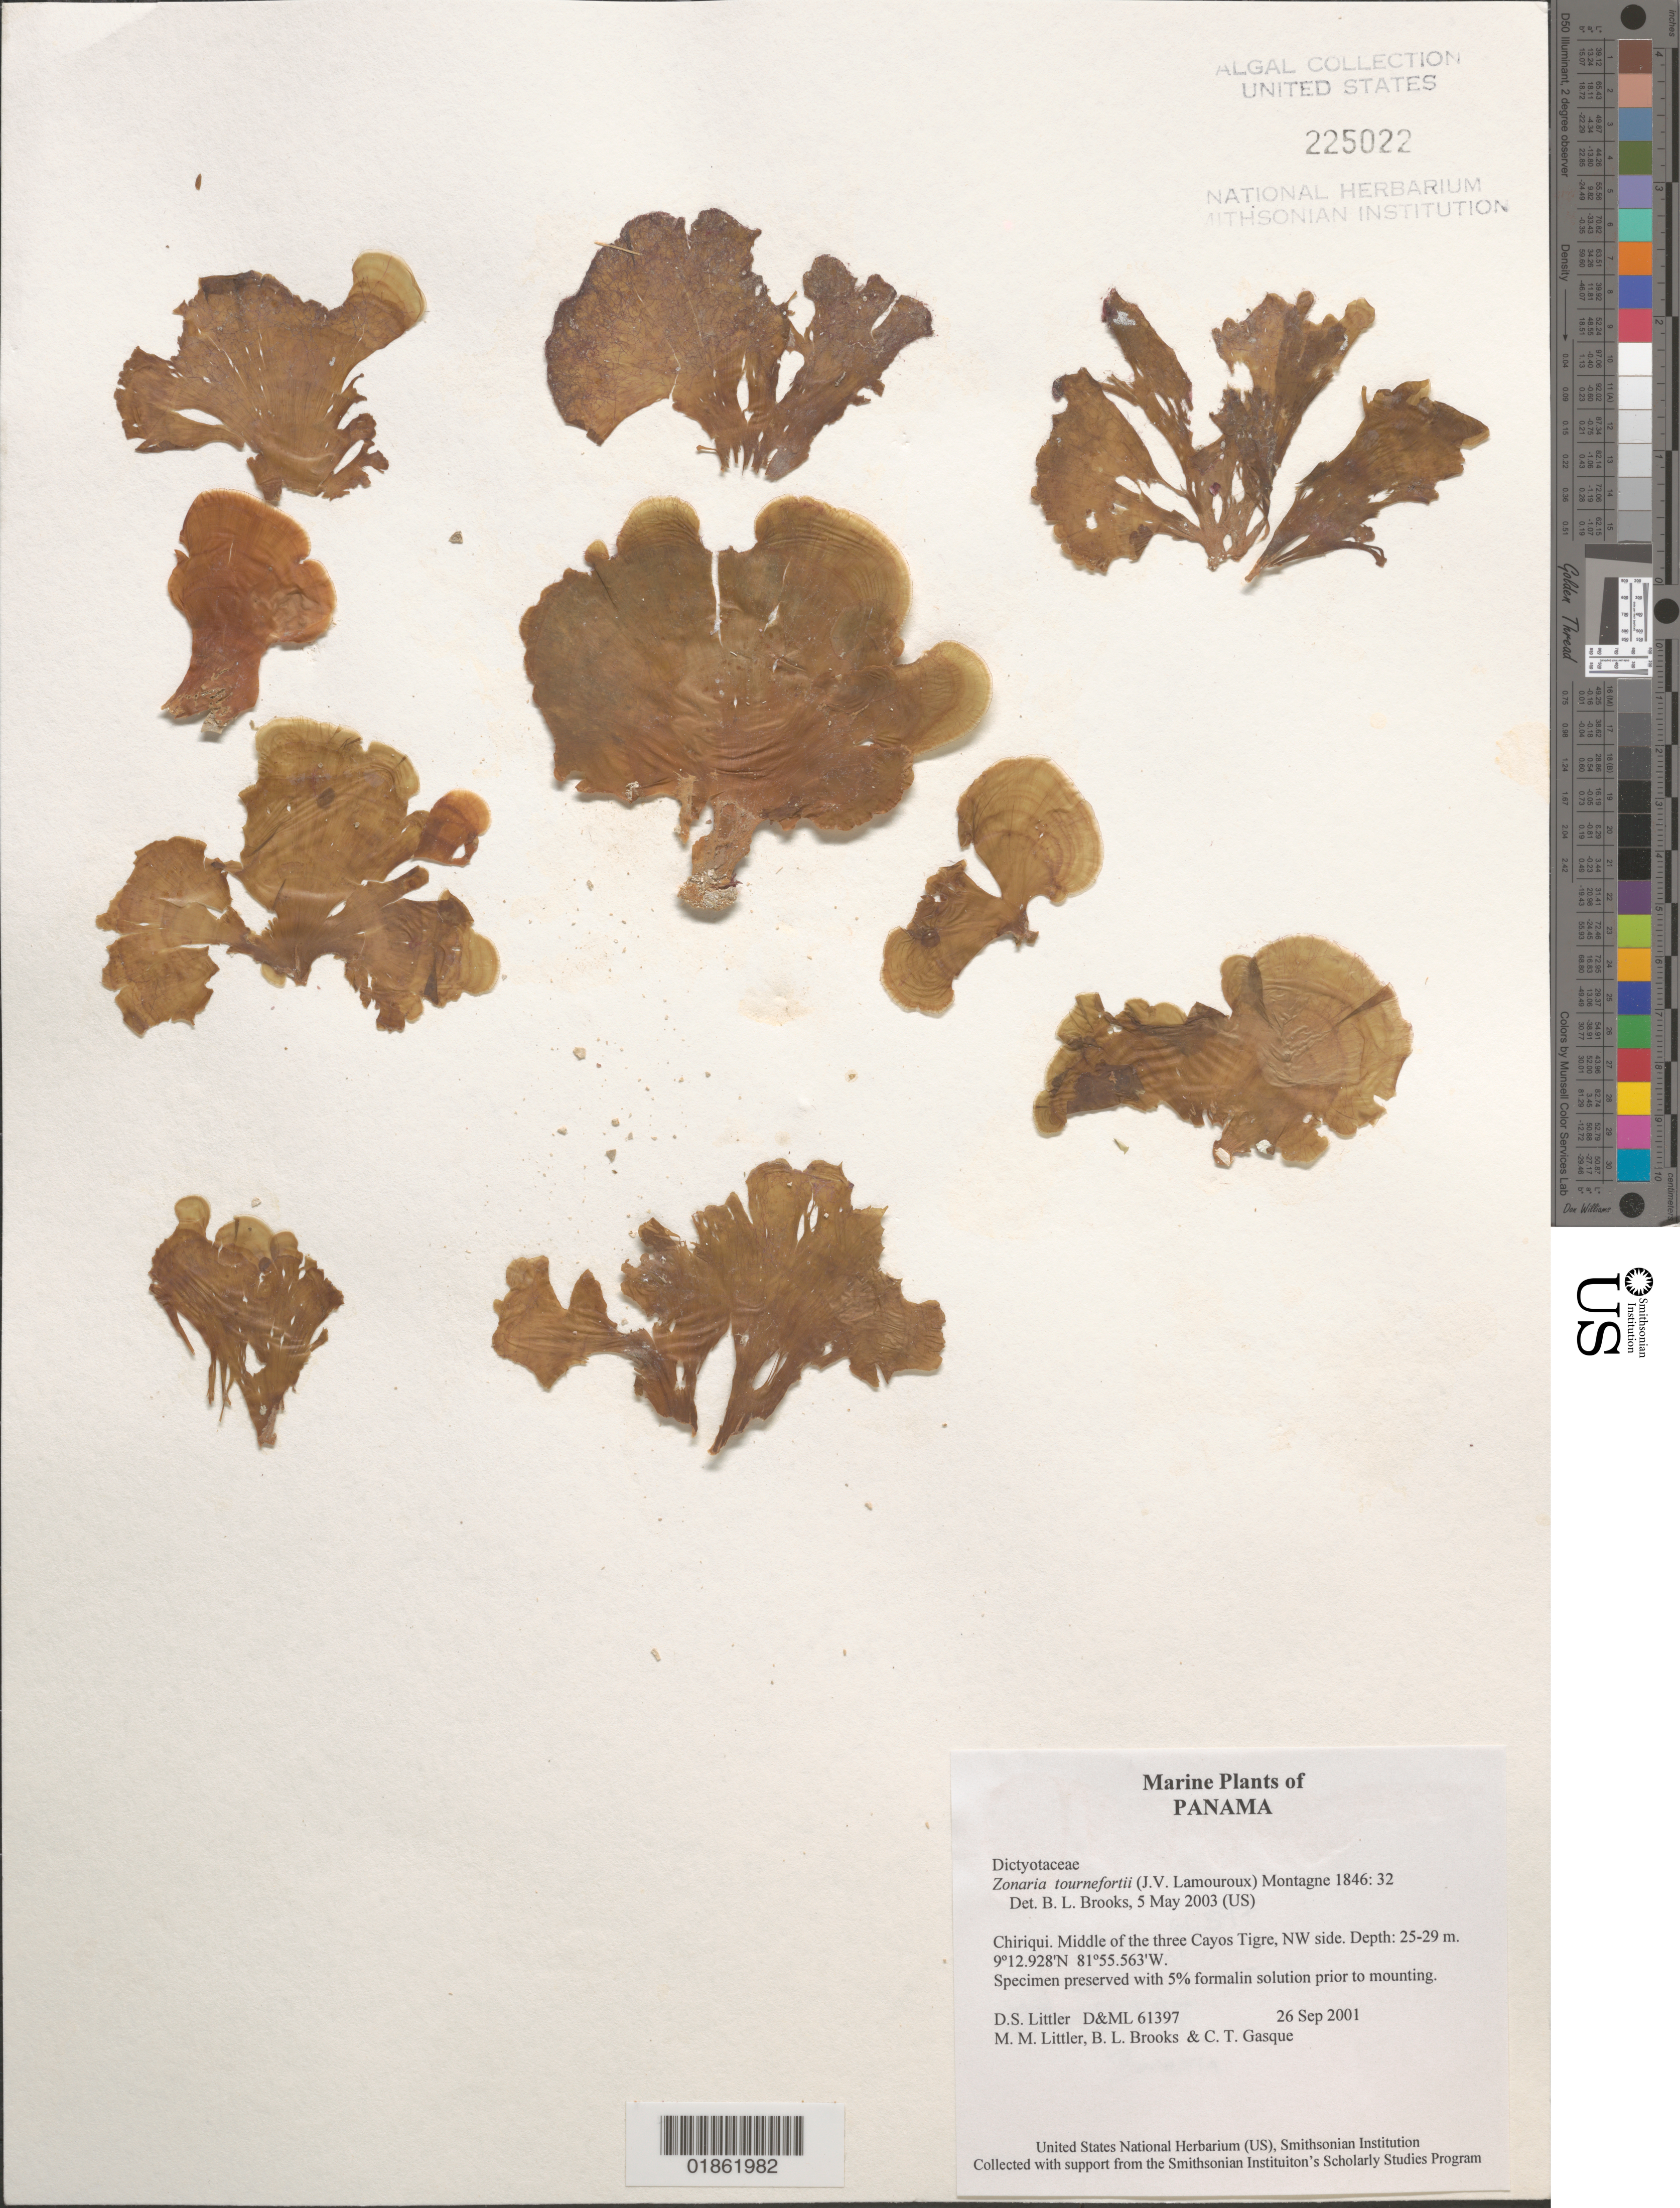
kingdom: Chromista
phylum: Ochrophyta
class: Phaeophyceae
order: Dictyotales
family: Dictyotaceae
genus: Zonaria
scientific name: Zonaria sp.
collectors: D. S. Littler, M. M. Littler & C. Gasque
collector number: D&ML 61397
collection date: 2001-09-26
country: Panama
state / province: Ngöbe-Buglé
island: Tiger Cays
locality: Tiger Cays, N off the middle island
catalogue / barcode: US 225022